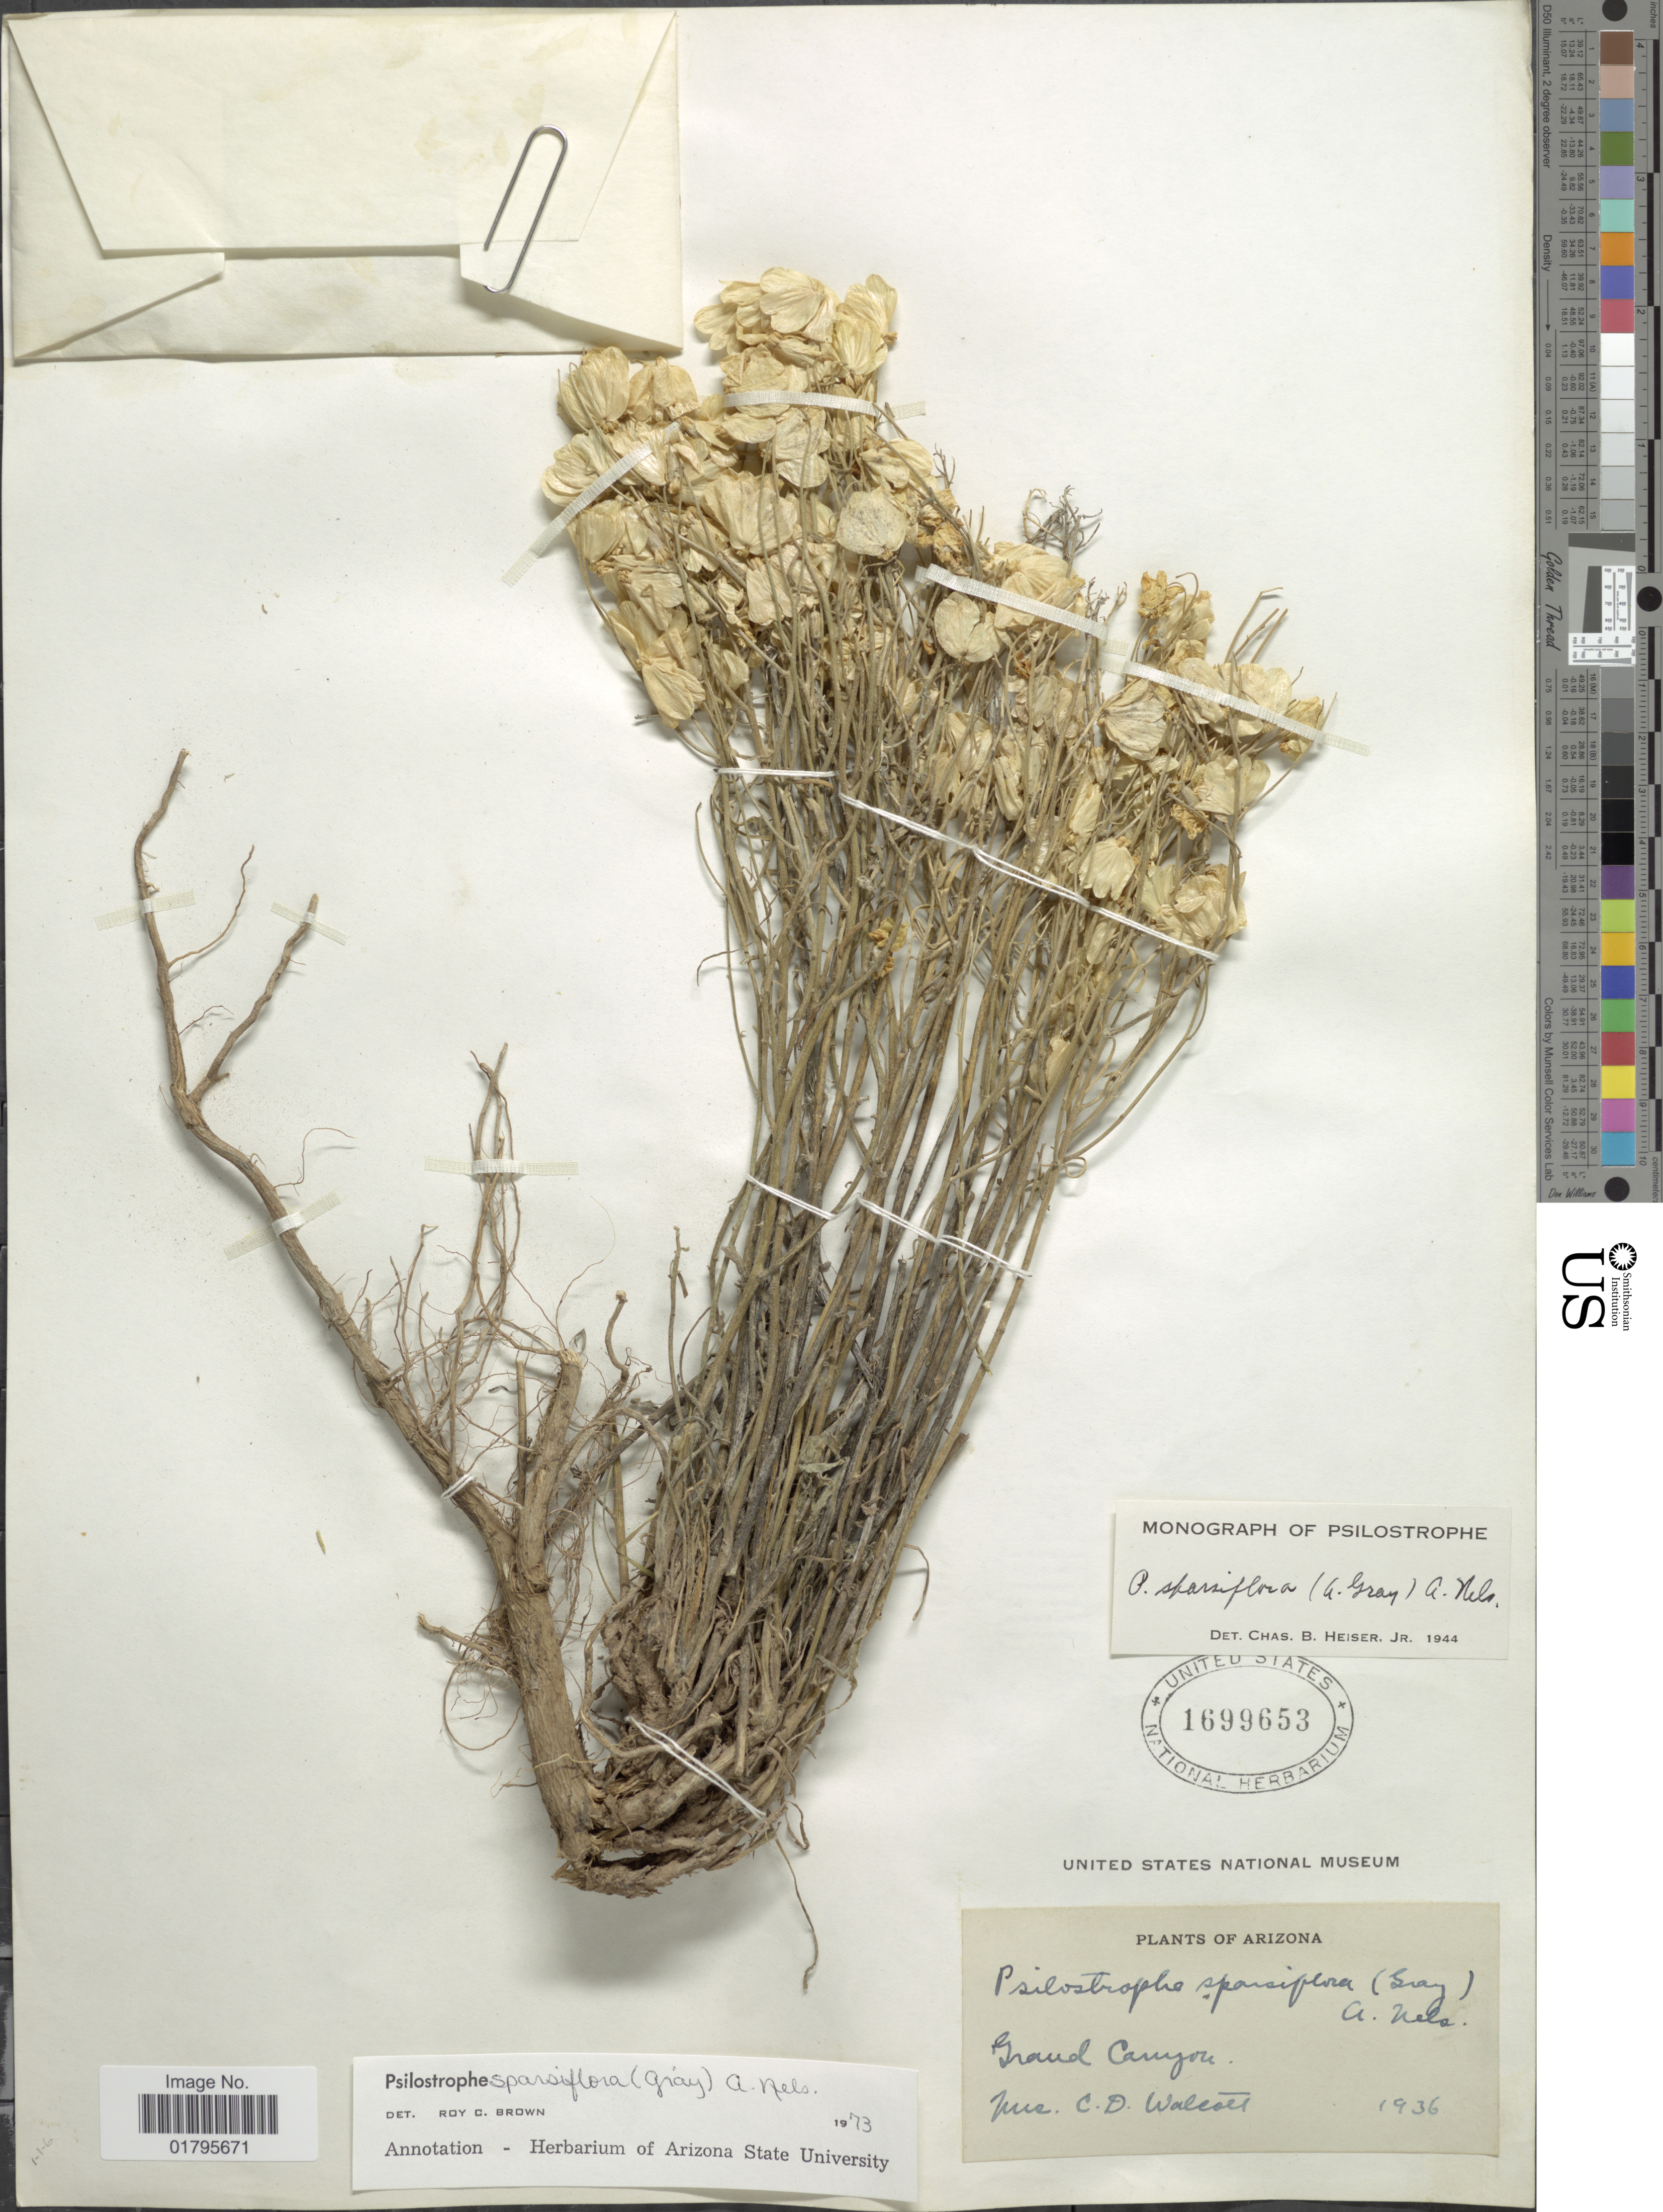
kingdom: Plantae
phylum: Tracheophyta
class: Magnoliopsida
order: Asterales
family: Asteraceae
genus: Psilostrophe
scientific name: Psilostrophe sparsiflora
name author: (A. Gray) A. Nelson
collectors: C. Wolcott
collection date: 1936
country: United States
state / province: Arizona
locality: Grand Canyon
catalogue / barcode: US 1699653